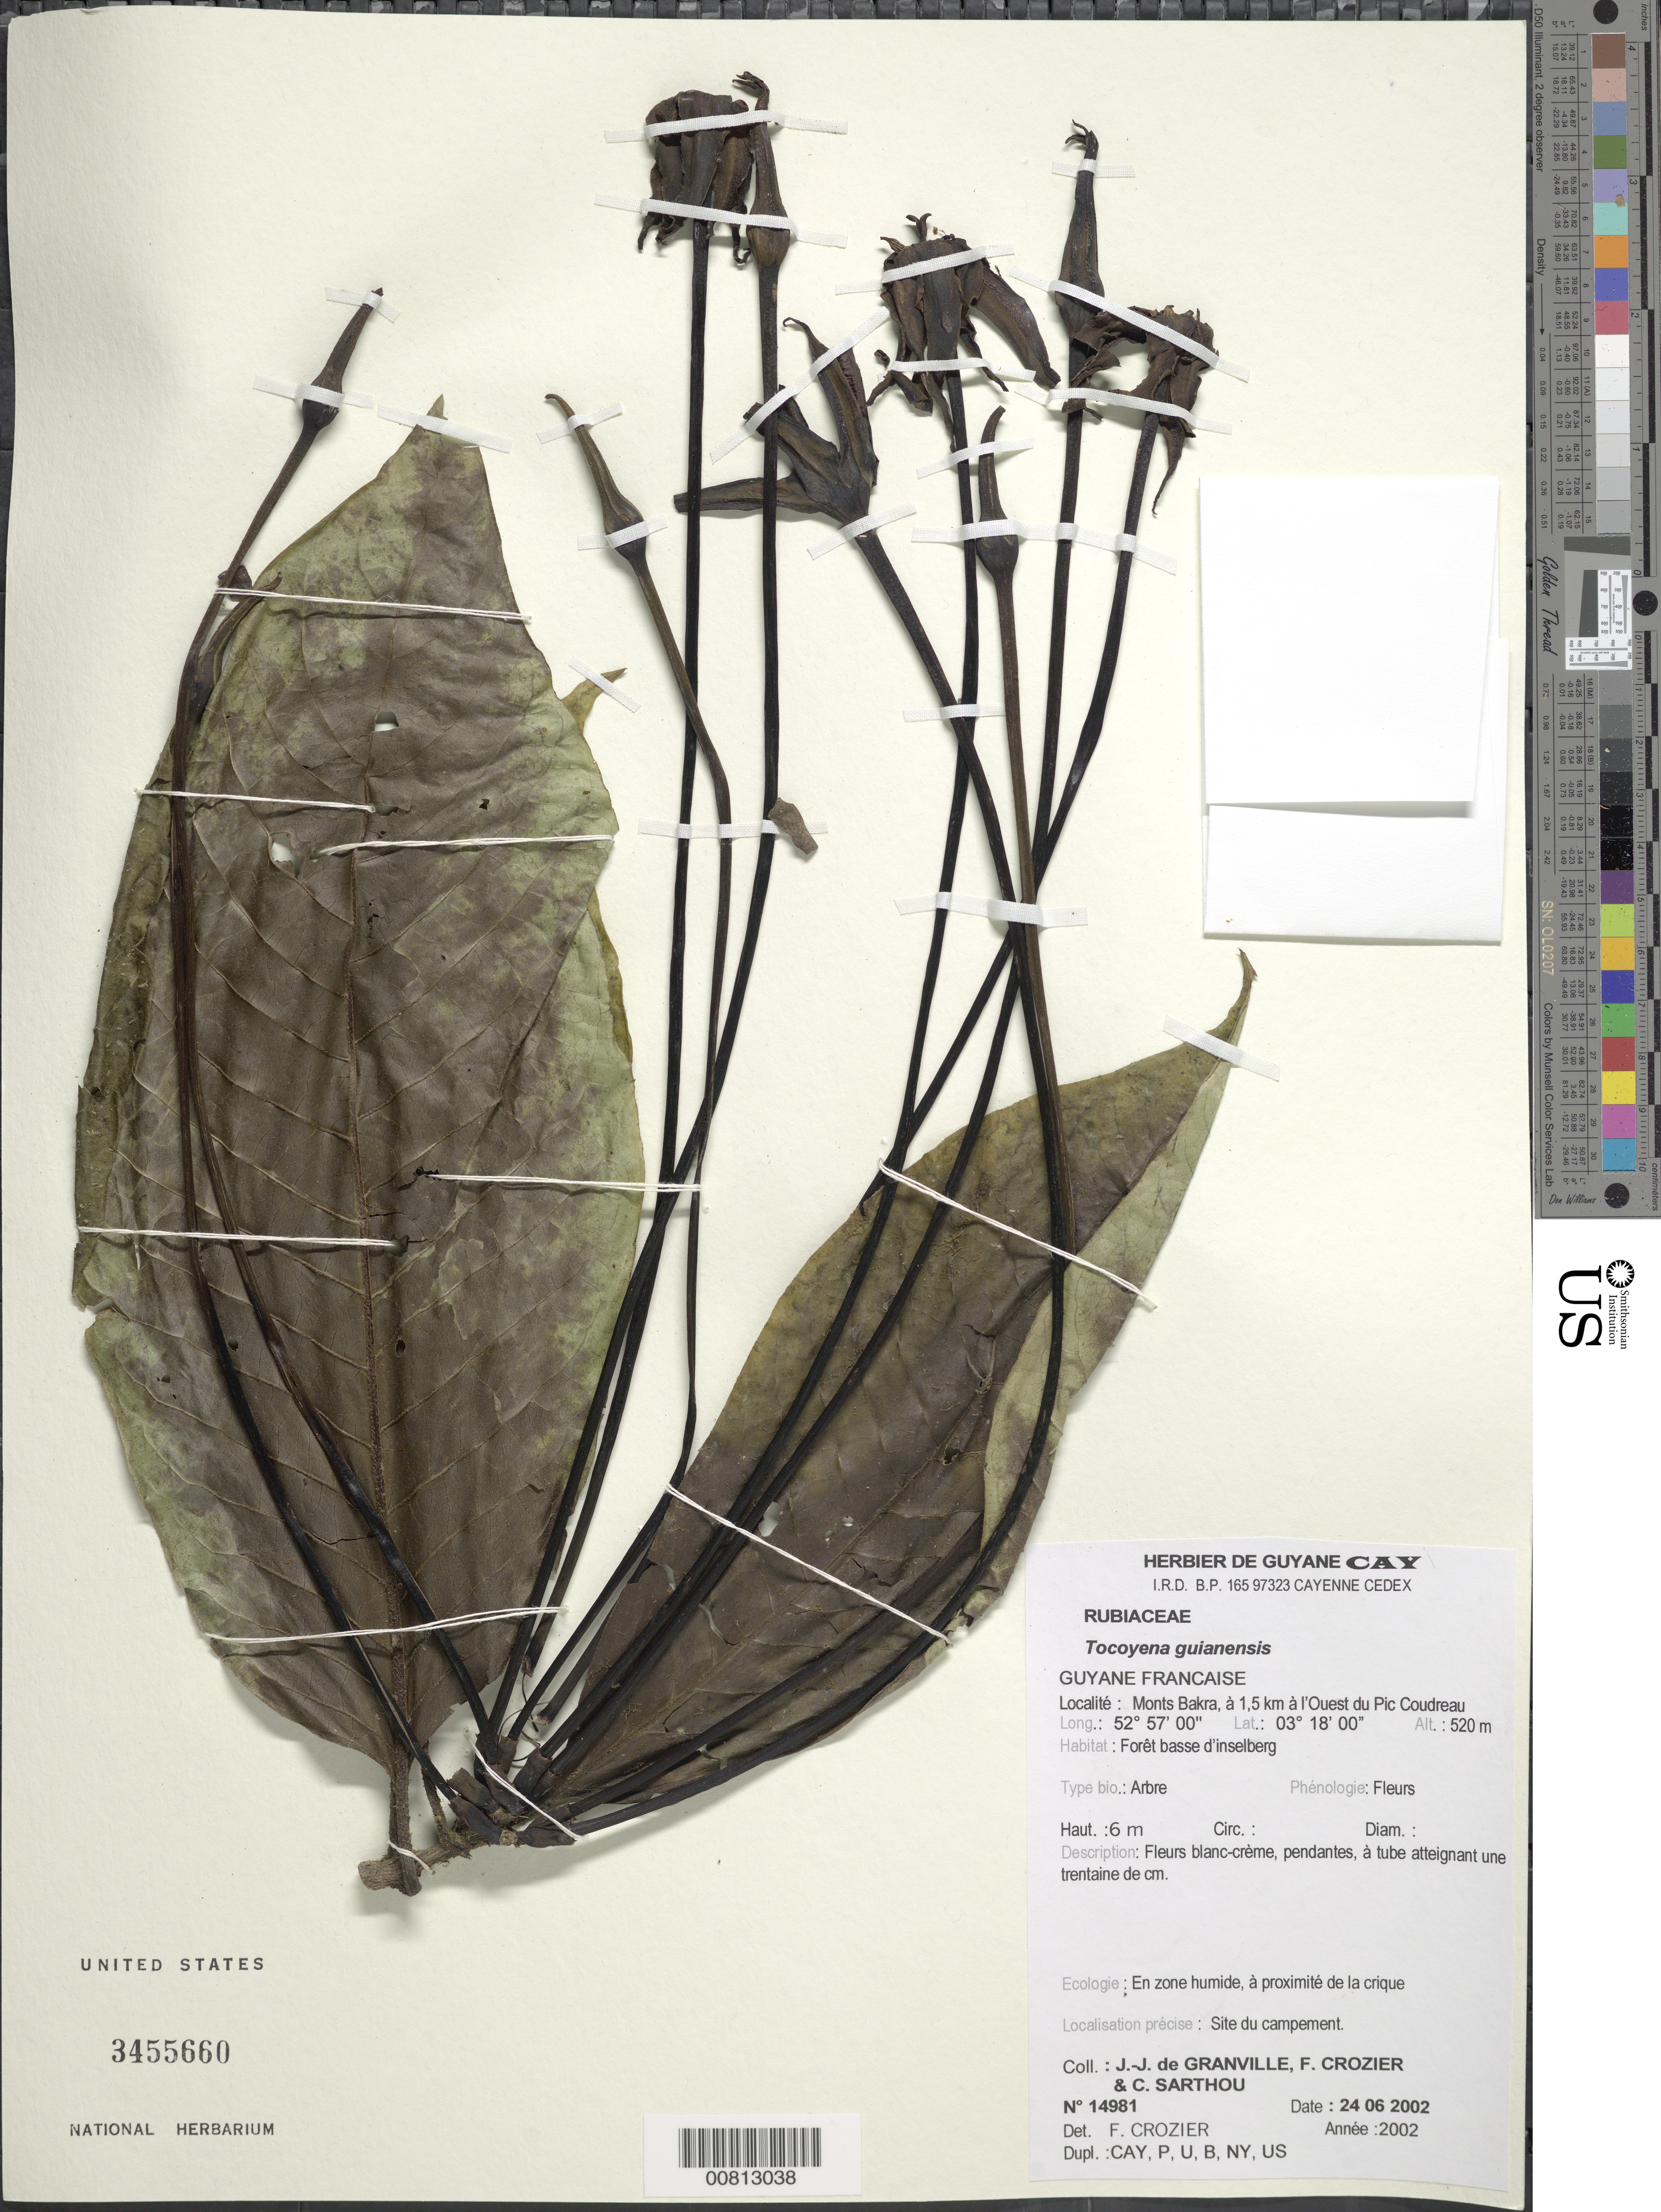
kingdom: Plantae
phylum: Tracheophyta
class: Magnoliopsida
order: Gentianales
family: Rubiaceae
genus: Tocoyena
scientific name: Tocoyena guianensis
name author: K. Schum.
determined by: Crozier, F.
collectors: J.-J. de Granville, F. Crozier & C. Sarthou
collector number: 14981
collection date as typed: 24-Jun-02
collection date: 2002-06-24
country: French Guiana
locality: Monts Bakra, 1.5 km a l'Ouest du Pic Coudreau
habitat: Forêt basse d'inselberg; en zone humide, a proximite de la crique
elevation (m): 520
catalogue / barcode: US 3455660